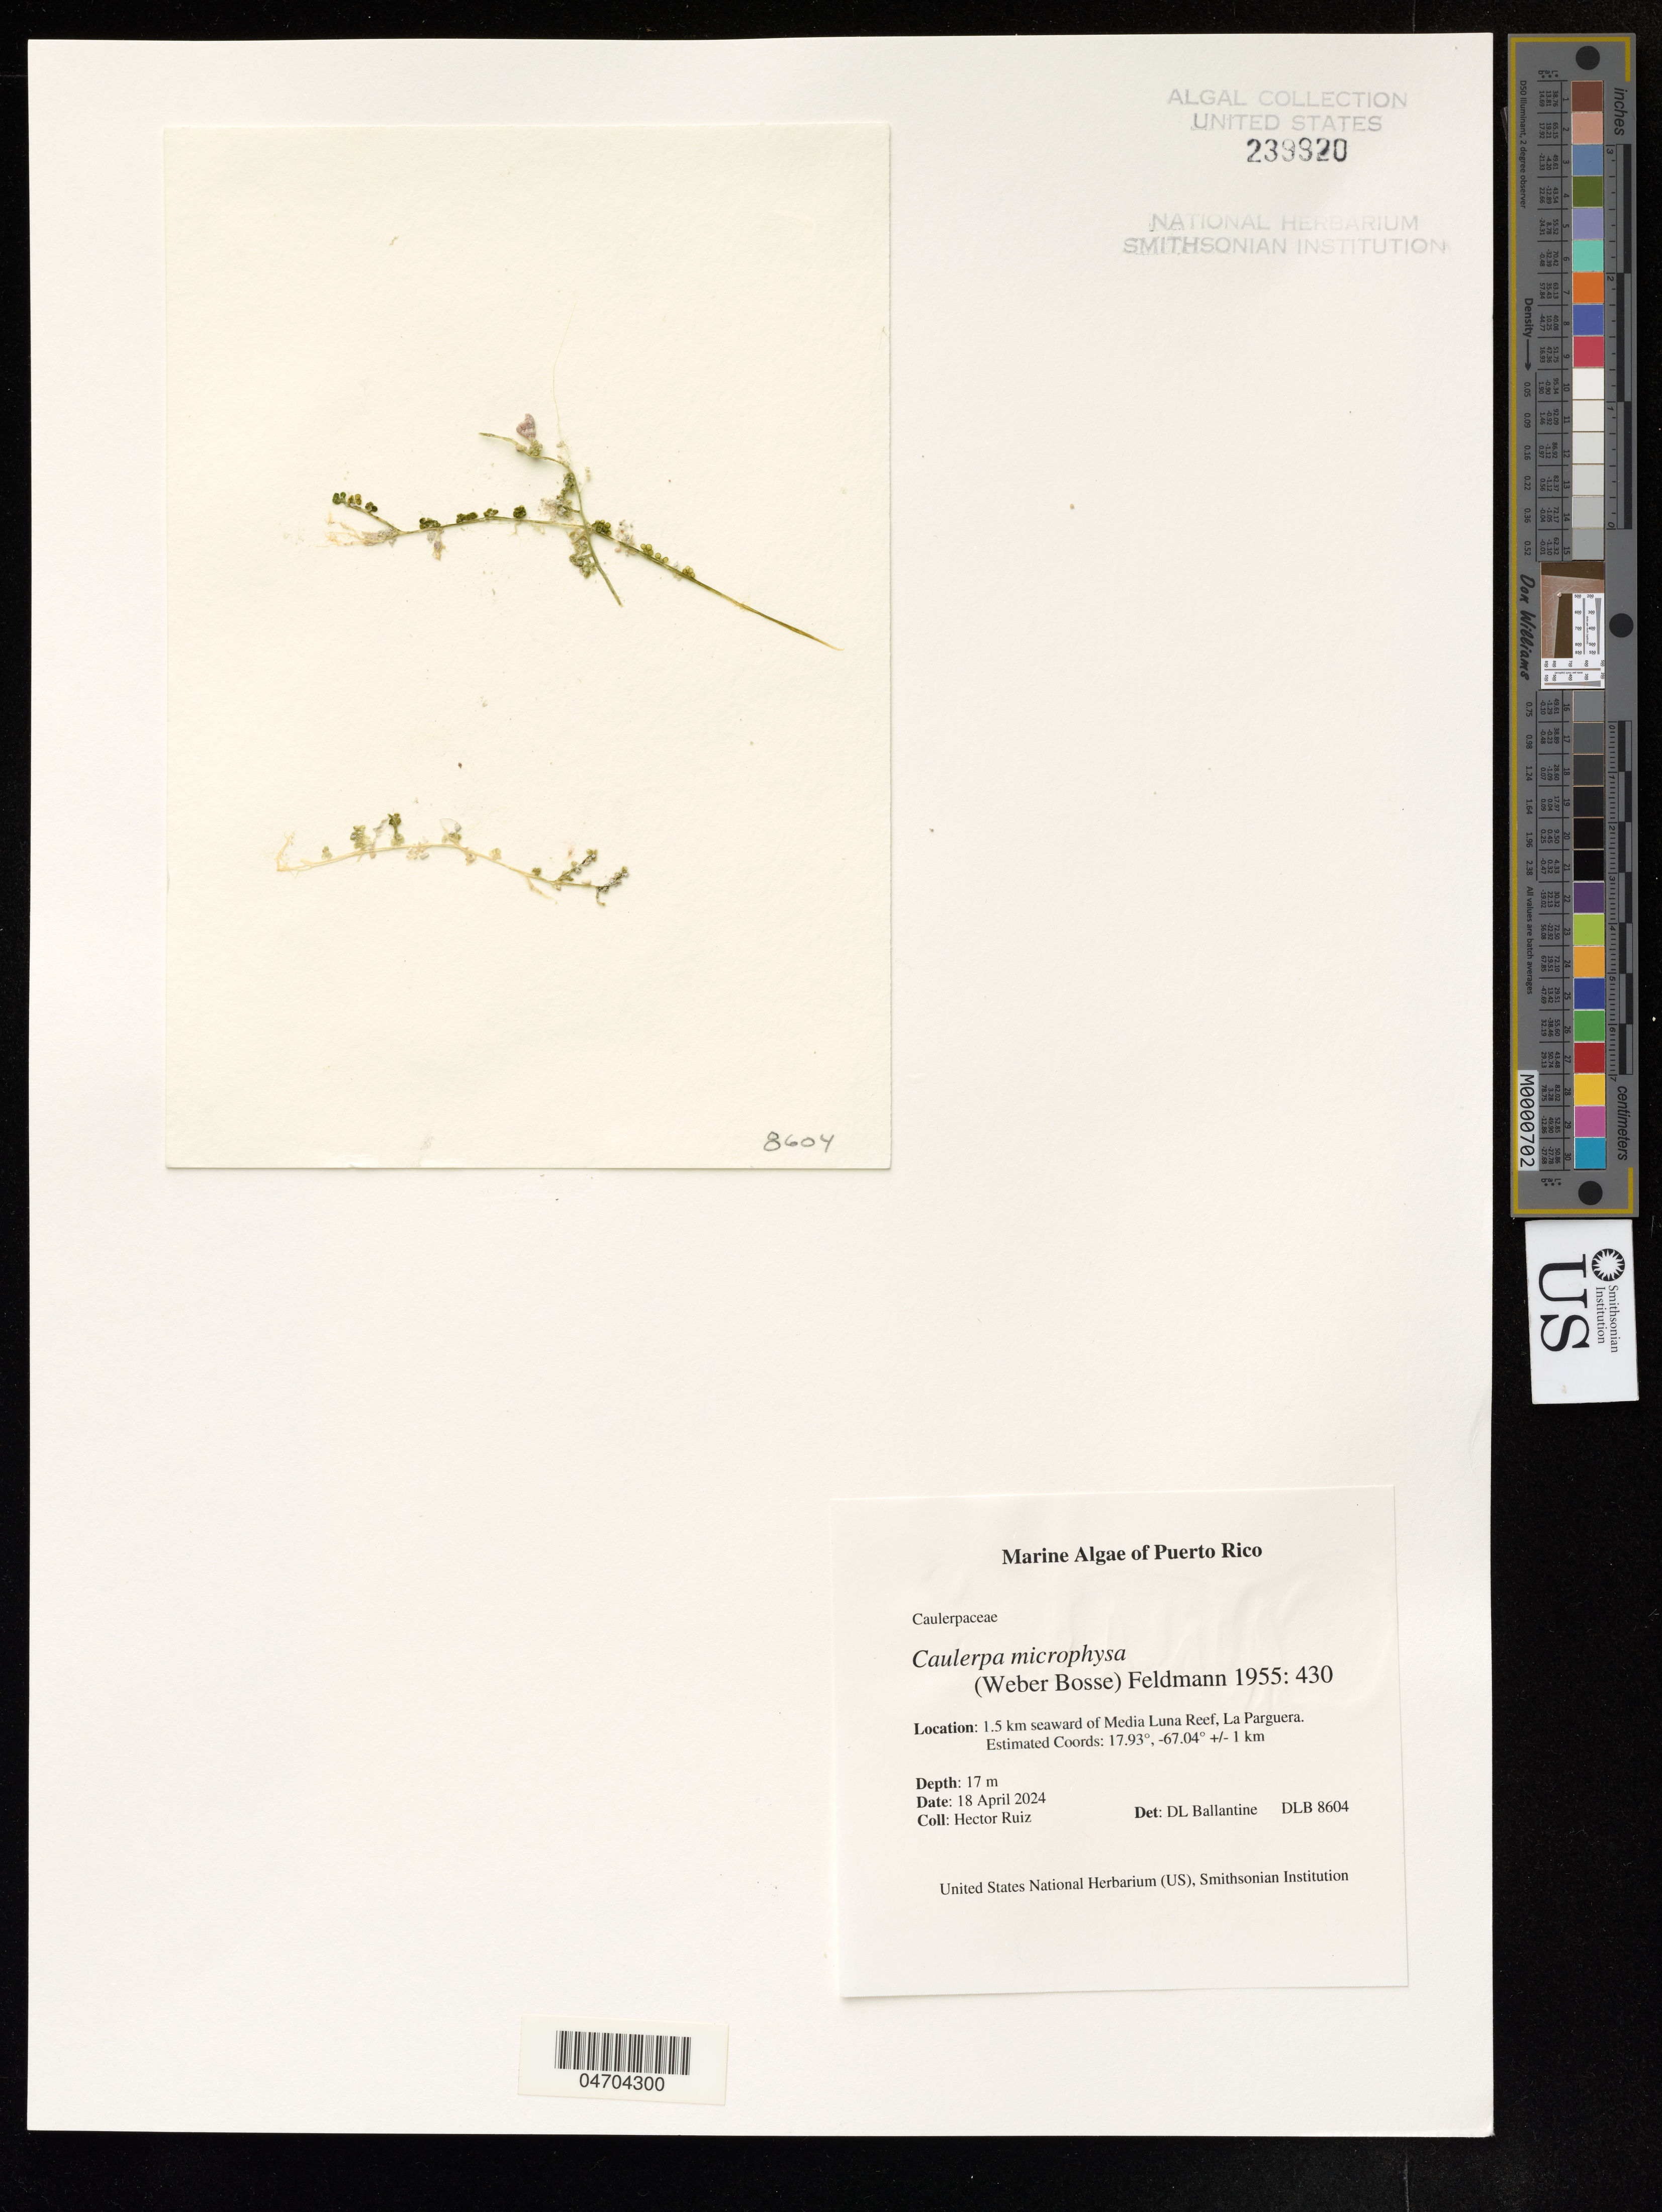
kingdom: Plantae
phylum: Chlorophyta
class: Ulvophyceae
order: Bryopsidales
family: Caulerpaceae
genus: Caulerpa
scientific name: Caulerpa microphysa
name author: (Weber Bosse) Feldmann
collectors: H. Ruiz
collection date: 2024-04-18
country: Puerto Rico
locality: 1.5 km seaward of Media Luna Reef, La Parguera.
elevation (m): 17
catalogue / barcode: US 239920